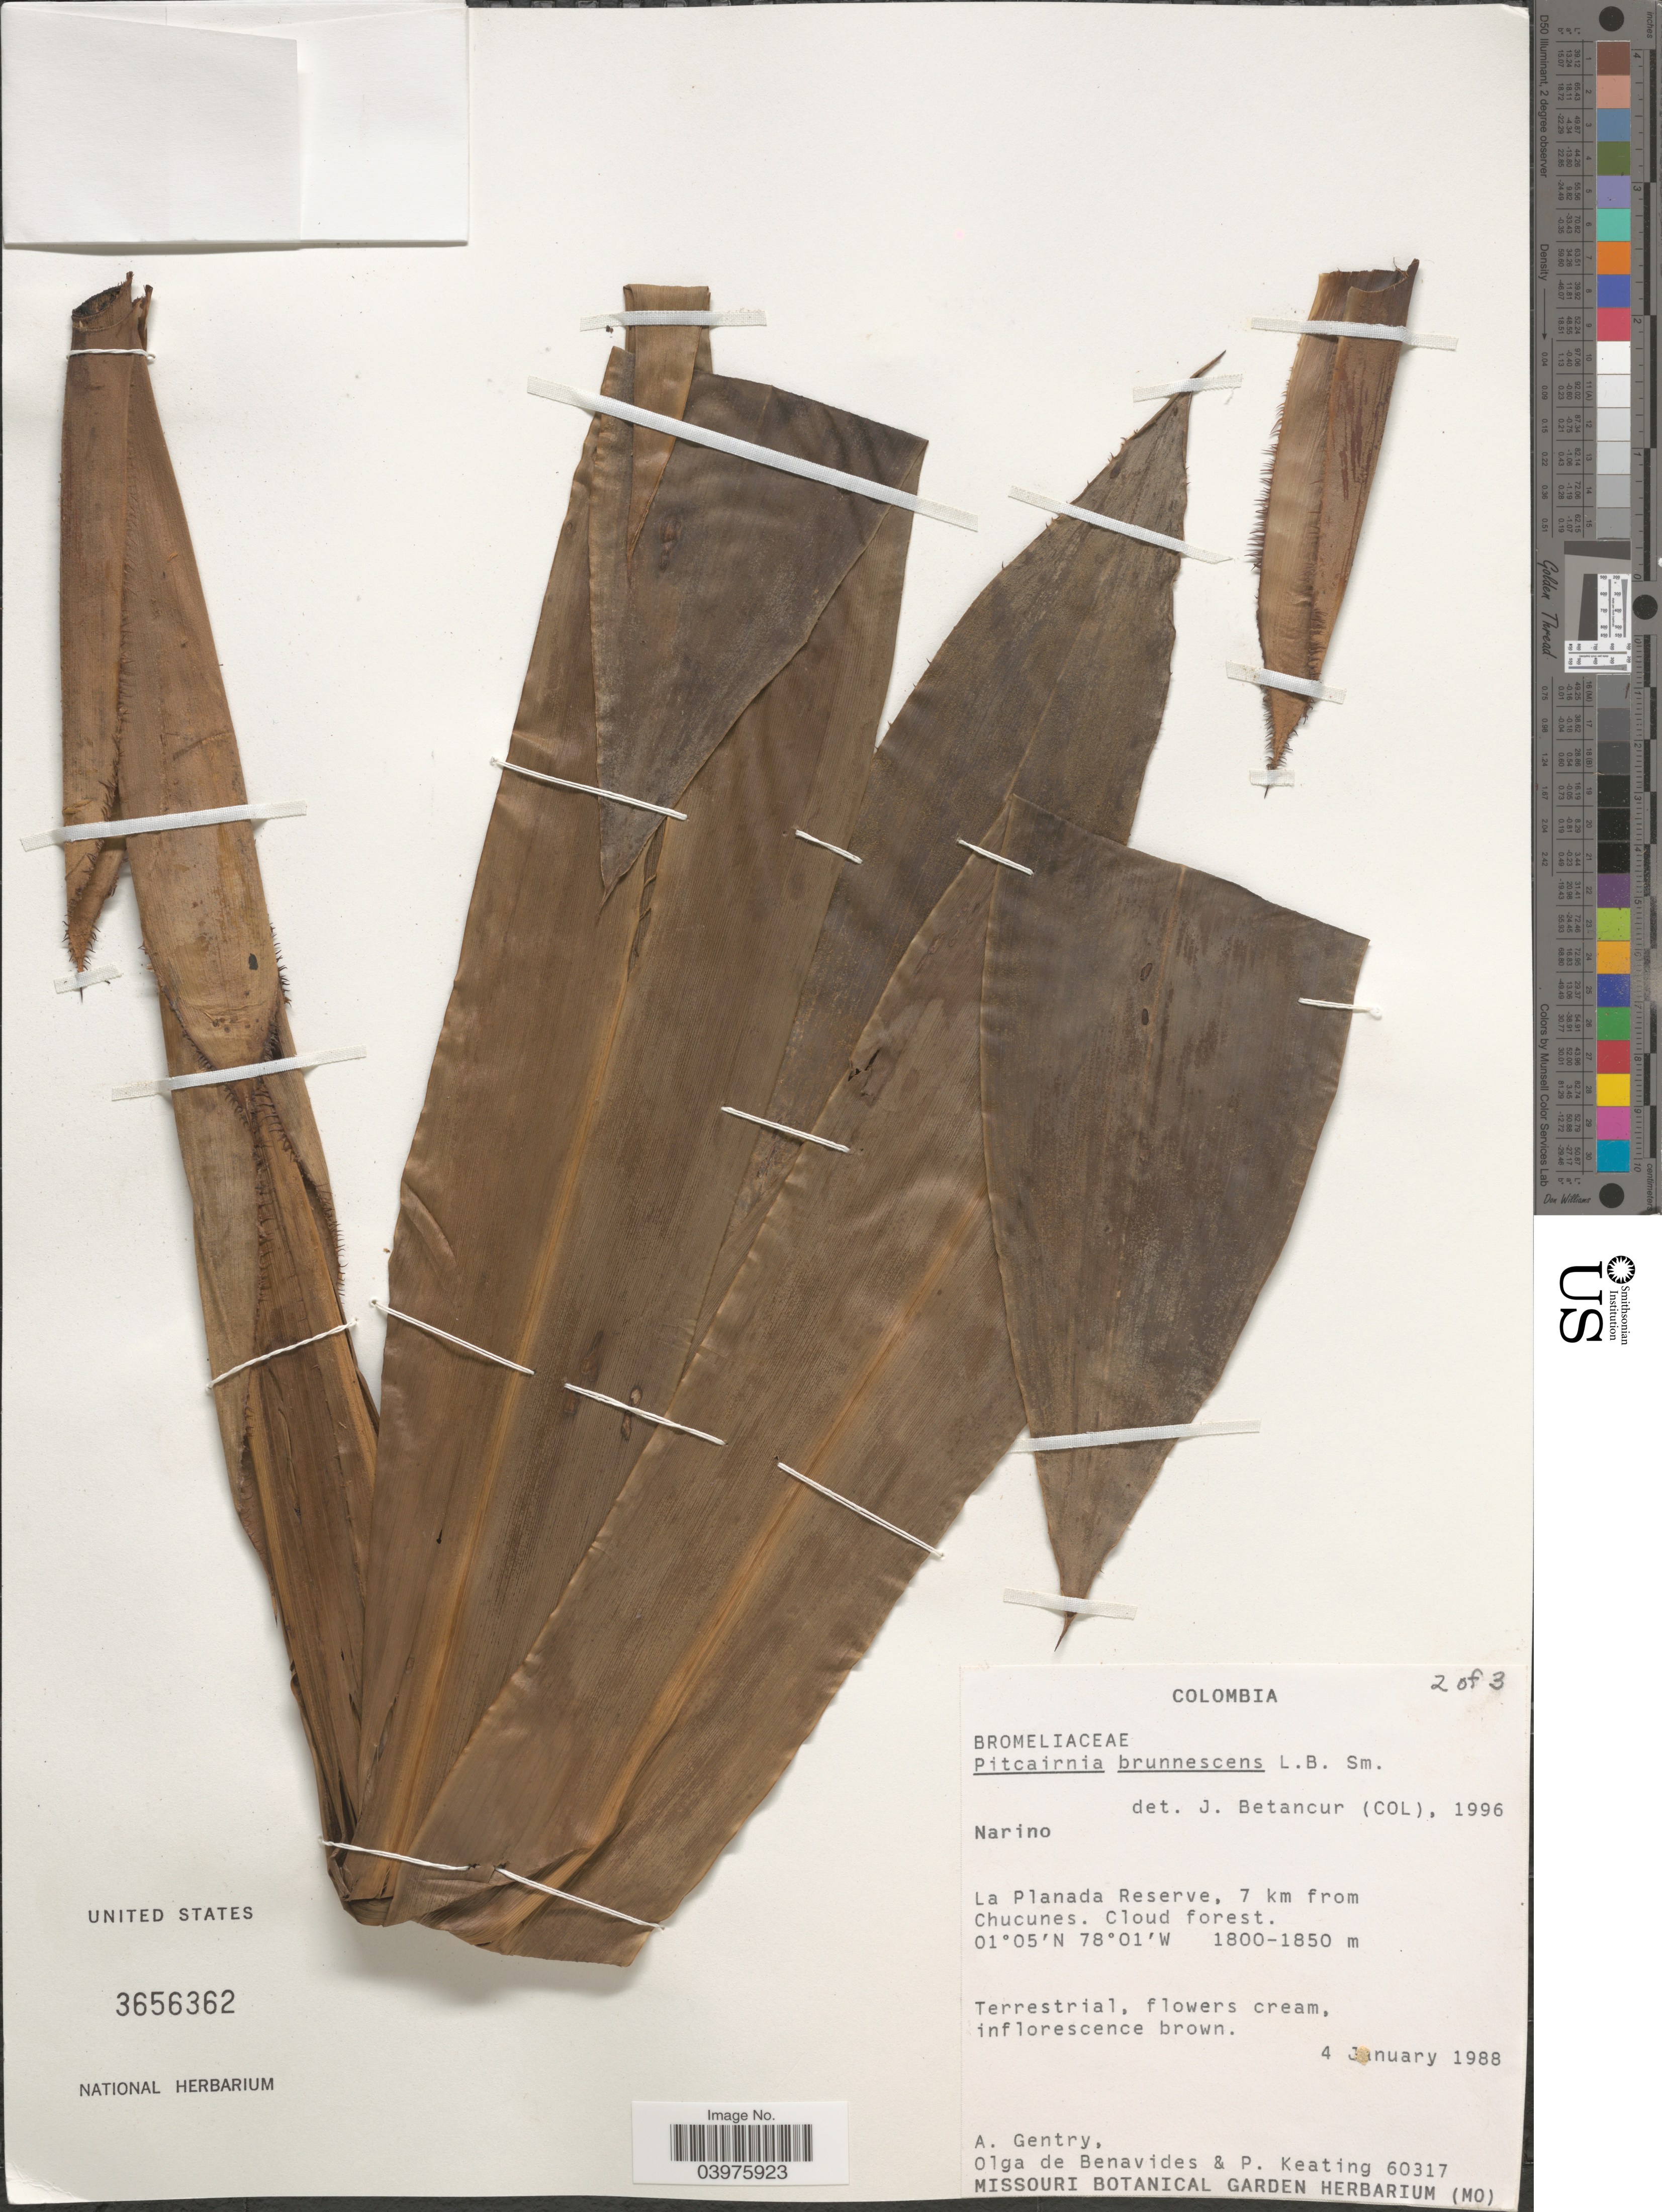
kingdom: Plantae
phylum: Tracheophyta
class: Liliopsida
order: Poales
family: Bromeliaceae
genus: Pitcairnia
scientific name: Pitcairnia brunnescens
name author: L.B. Sm.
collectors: A. H. Gentry, Olga S. de Benavides & P. Keating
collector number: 60317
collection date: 1988-01-04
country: Colombia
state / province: Nariño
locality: La Planada Reserve, 7 km from Chucunes.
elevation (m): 1800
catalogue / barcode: US 3656362